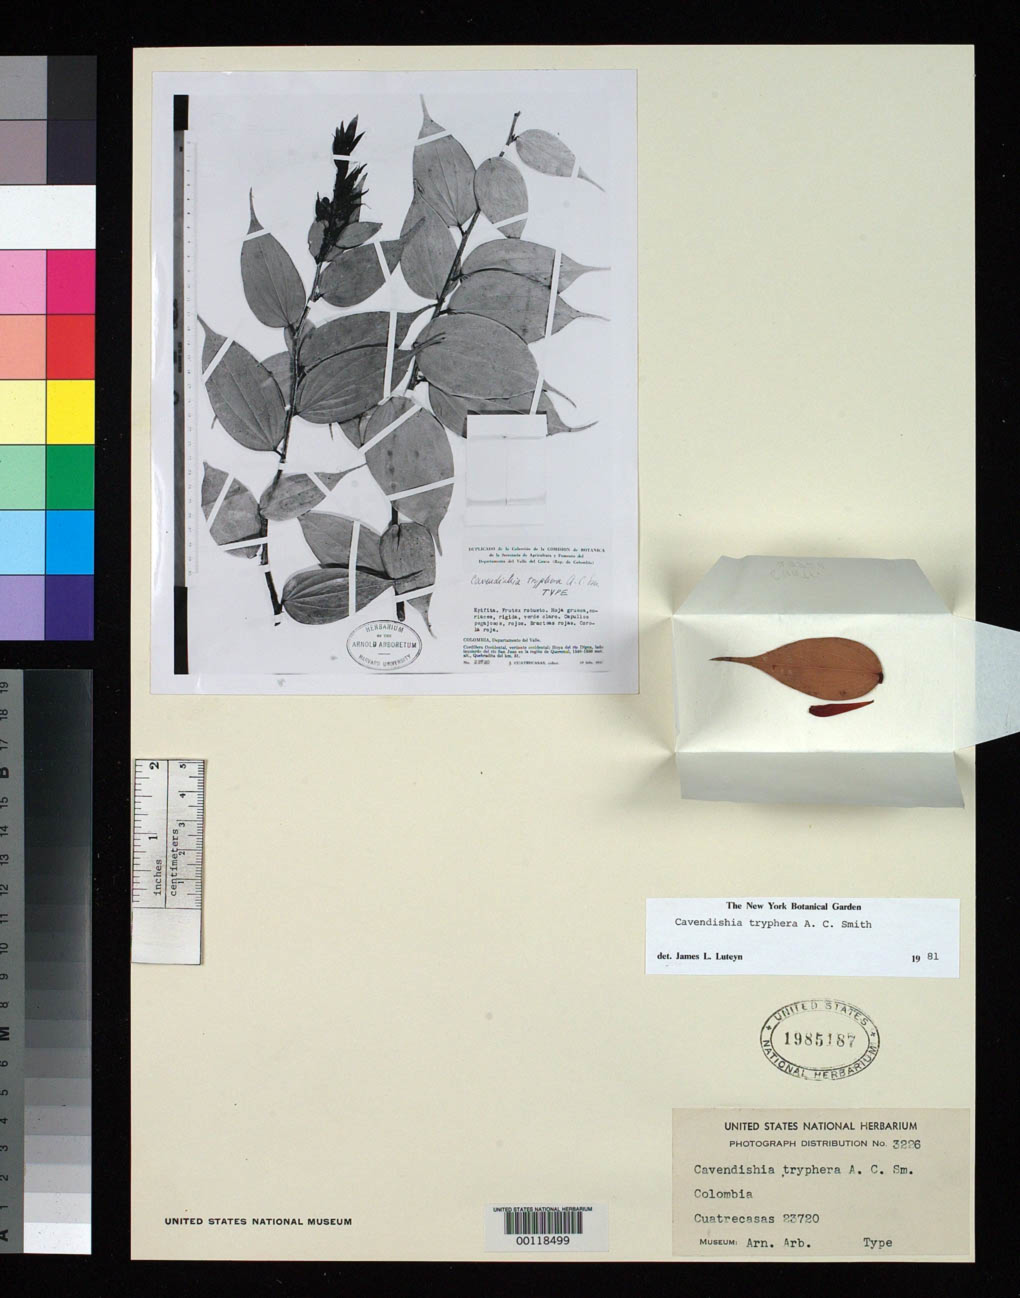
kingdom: Plantae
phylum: Tracheophyta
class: Magnoliopsida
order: Ericales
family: Ericaceae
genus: Cavendishia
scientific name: Cavendishia tryphera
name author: A.C. Sm.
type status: Isotype Fragment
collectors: J. Cuatrecasas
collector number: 23720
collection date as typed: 25 Feb 1947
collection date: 1947-02-25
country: Colombia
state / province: Valle del Cauca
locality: Hoya del Rio Digua, near Rio San Juan, Queremal.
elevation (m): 1540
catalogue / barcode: US 1985187